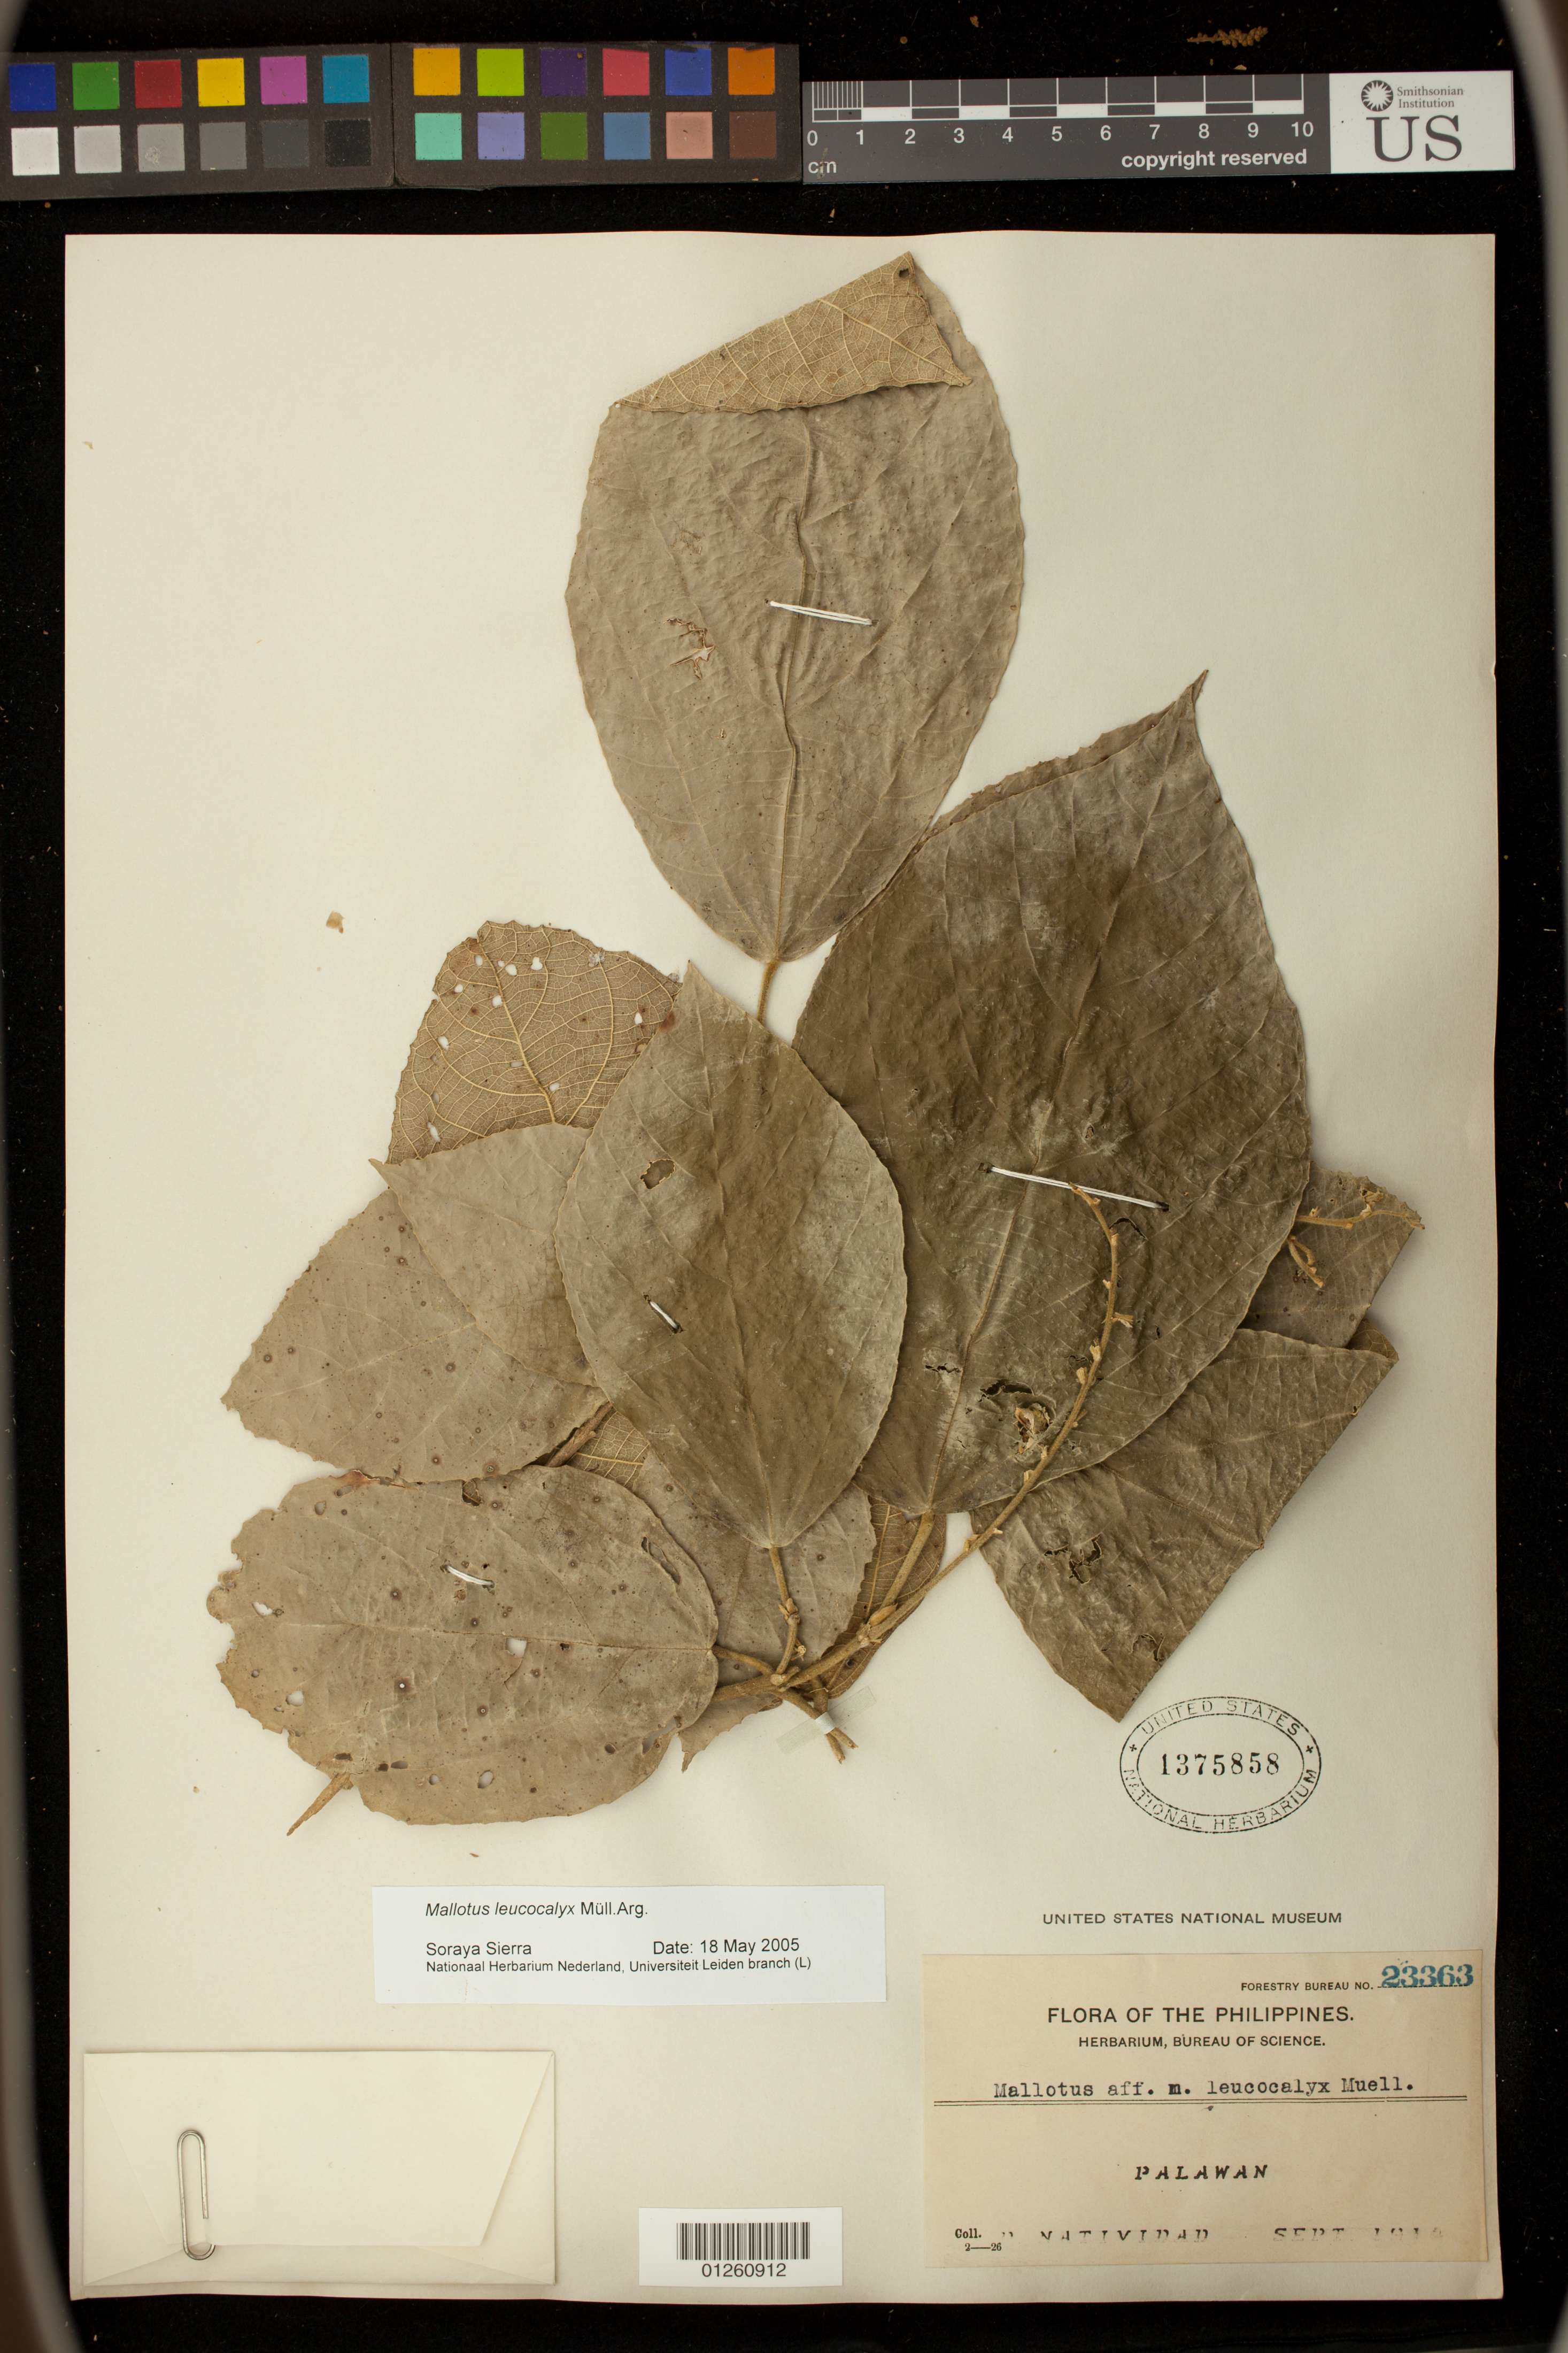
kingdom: Plantae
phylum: Tracheophyta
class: Magnoliopsida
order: Malpighiales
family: Euphorbiaceae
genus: Mallotus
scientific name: Mallotus leucocalyx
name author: Müll. Arg. in DC.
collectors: P. Natividad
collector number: For. Bur. 23363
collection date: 1914-09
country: Philippines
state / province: Mimaropa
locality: Palawan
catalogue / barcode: US 1375858